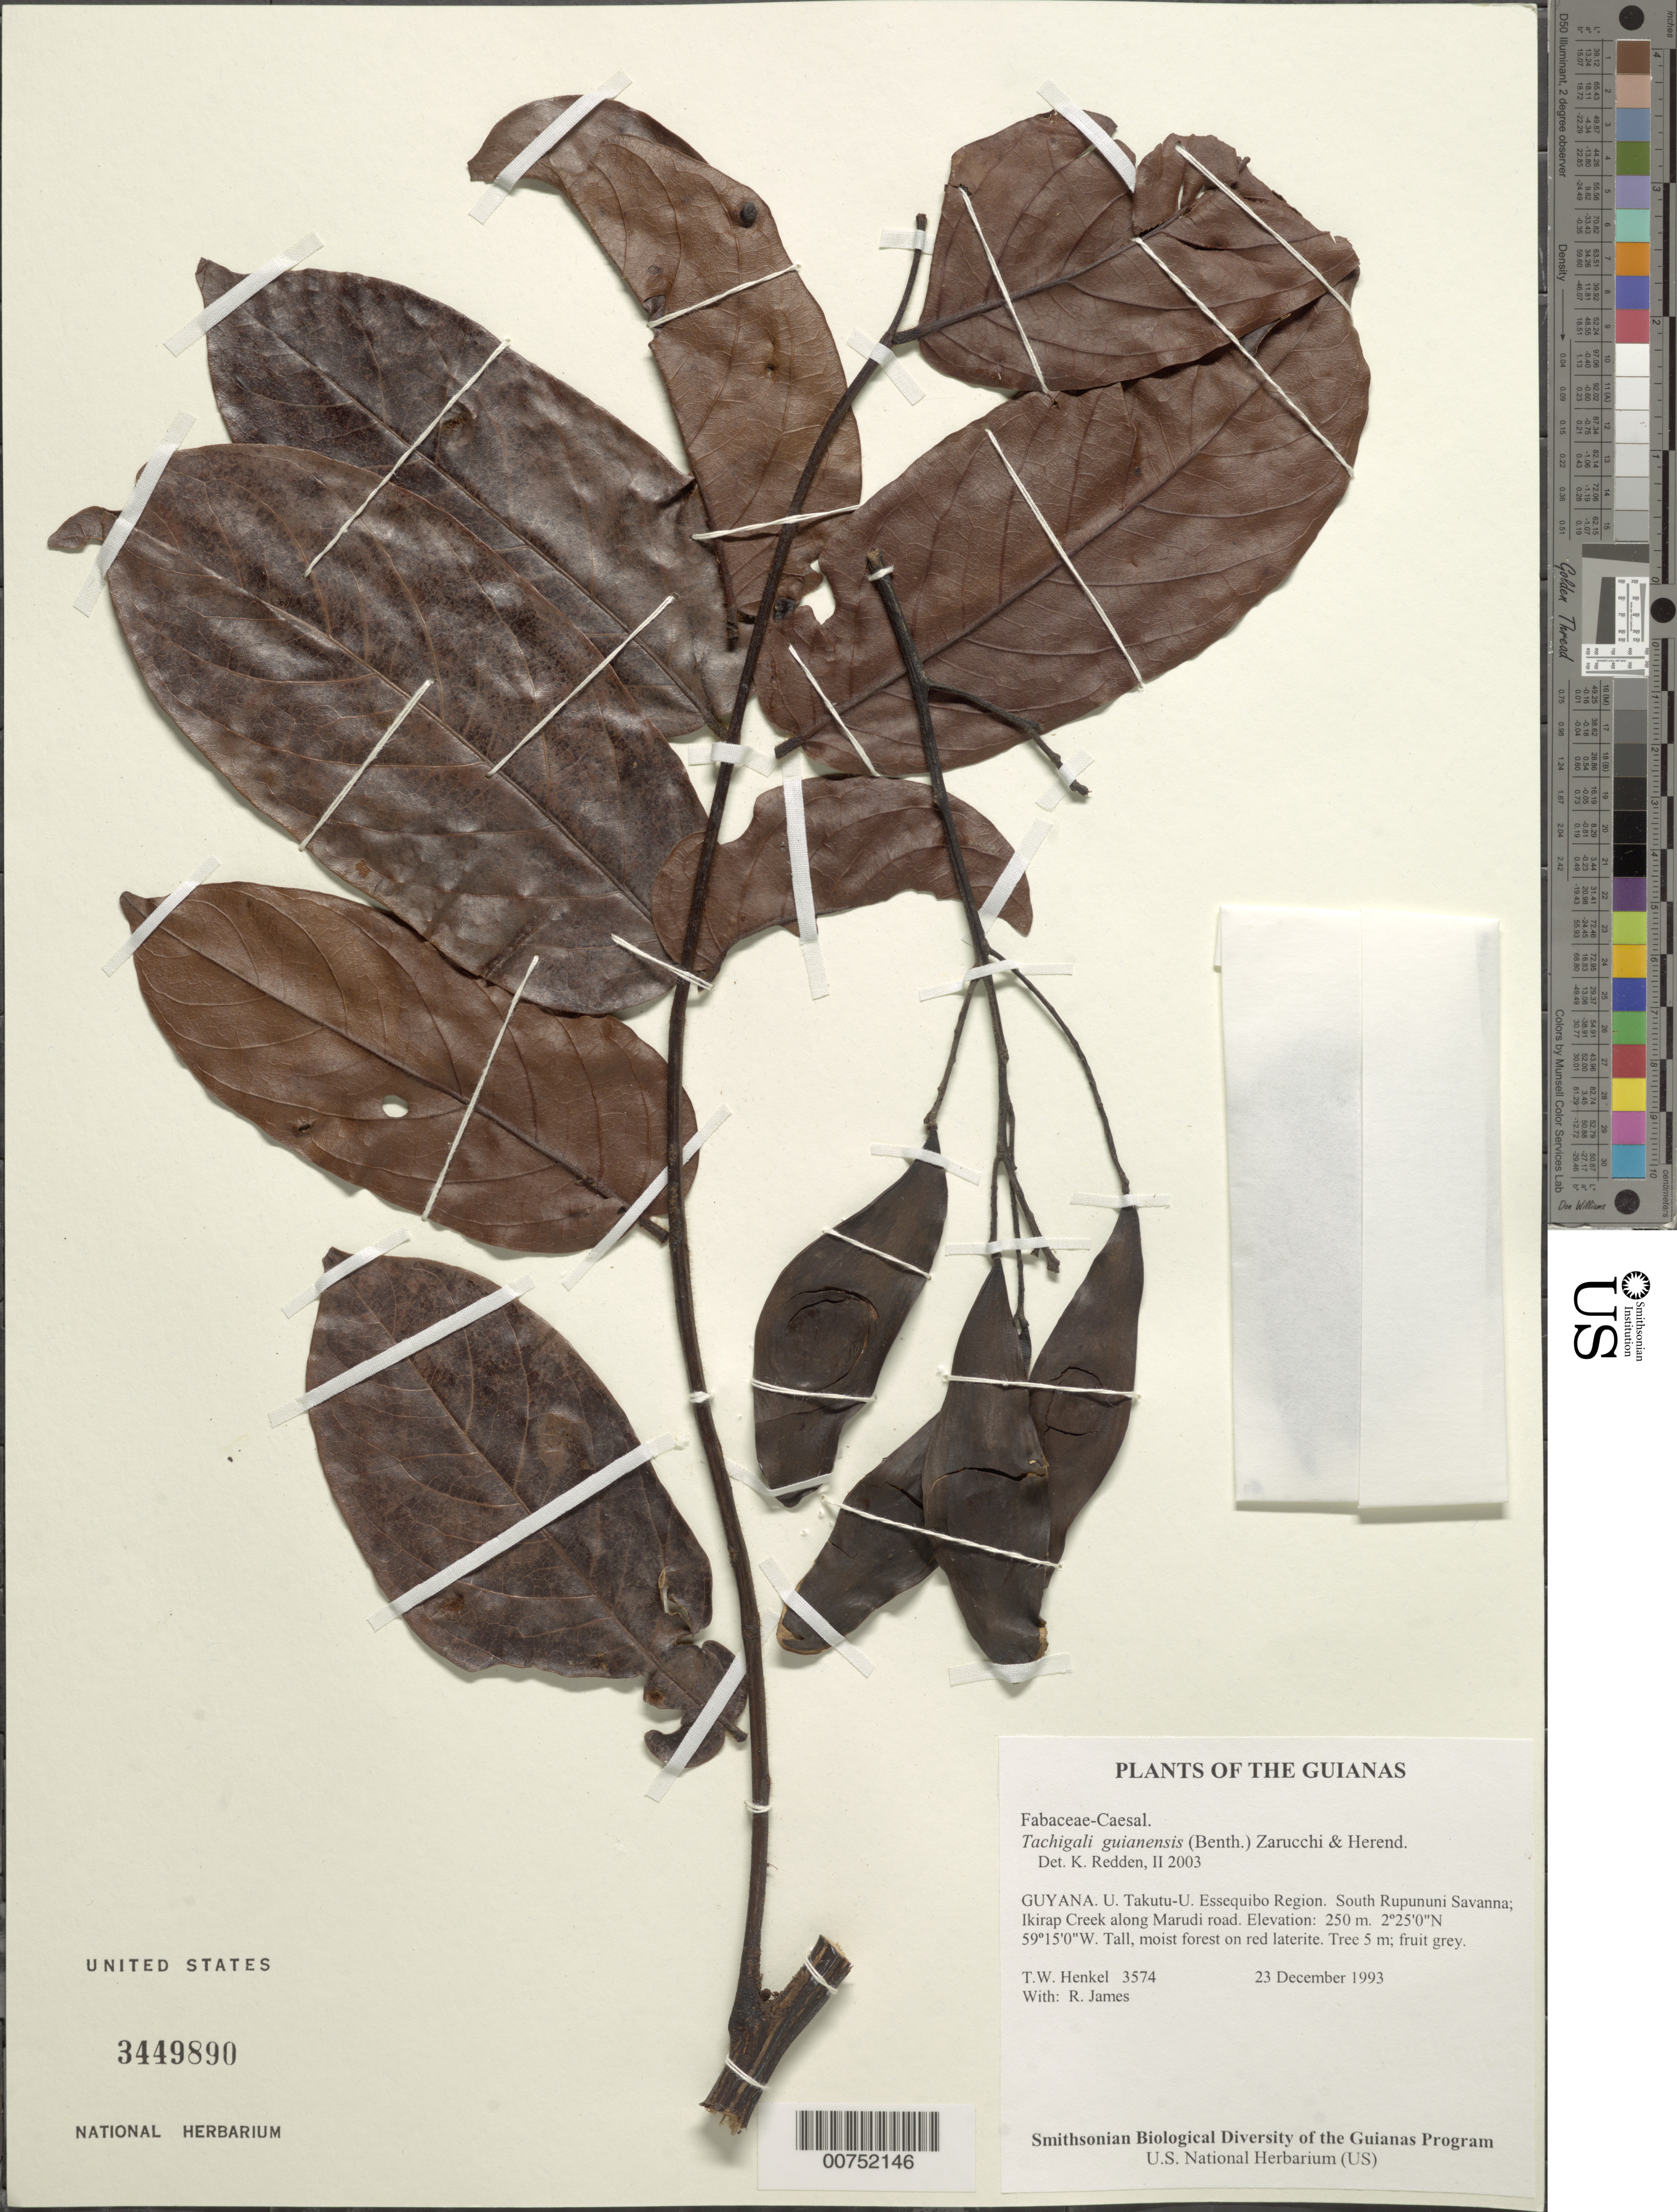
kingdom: Plantae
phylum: Tracheophyta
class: Magnoliopsida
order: Fabales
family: Fabaceae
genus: Tachigali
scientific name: Tachigali guianensis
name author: (Benth.) Zarucchi & Herend.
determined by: Redden, K. M.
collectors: T. Henkel & R. James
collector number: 3574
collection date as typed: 23 December 1993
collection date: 1993-12-23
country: Guyana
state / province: U. Takutu-U. Essequibo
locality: South Rupununi Savanna; Ikirap Creek along Marudi road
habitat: Tall, moist forest on red laterite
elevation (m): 250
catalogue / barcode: US 3449890